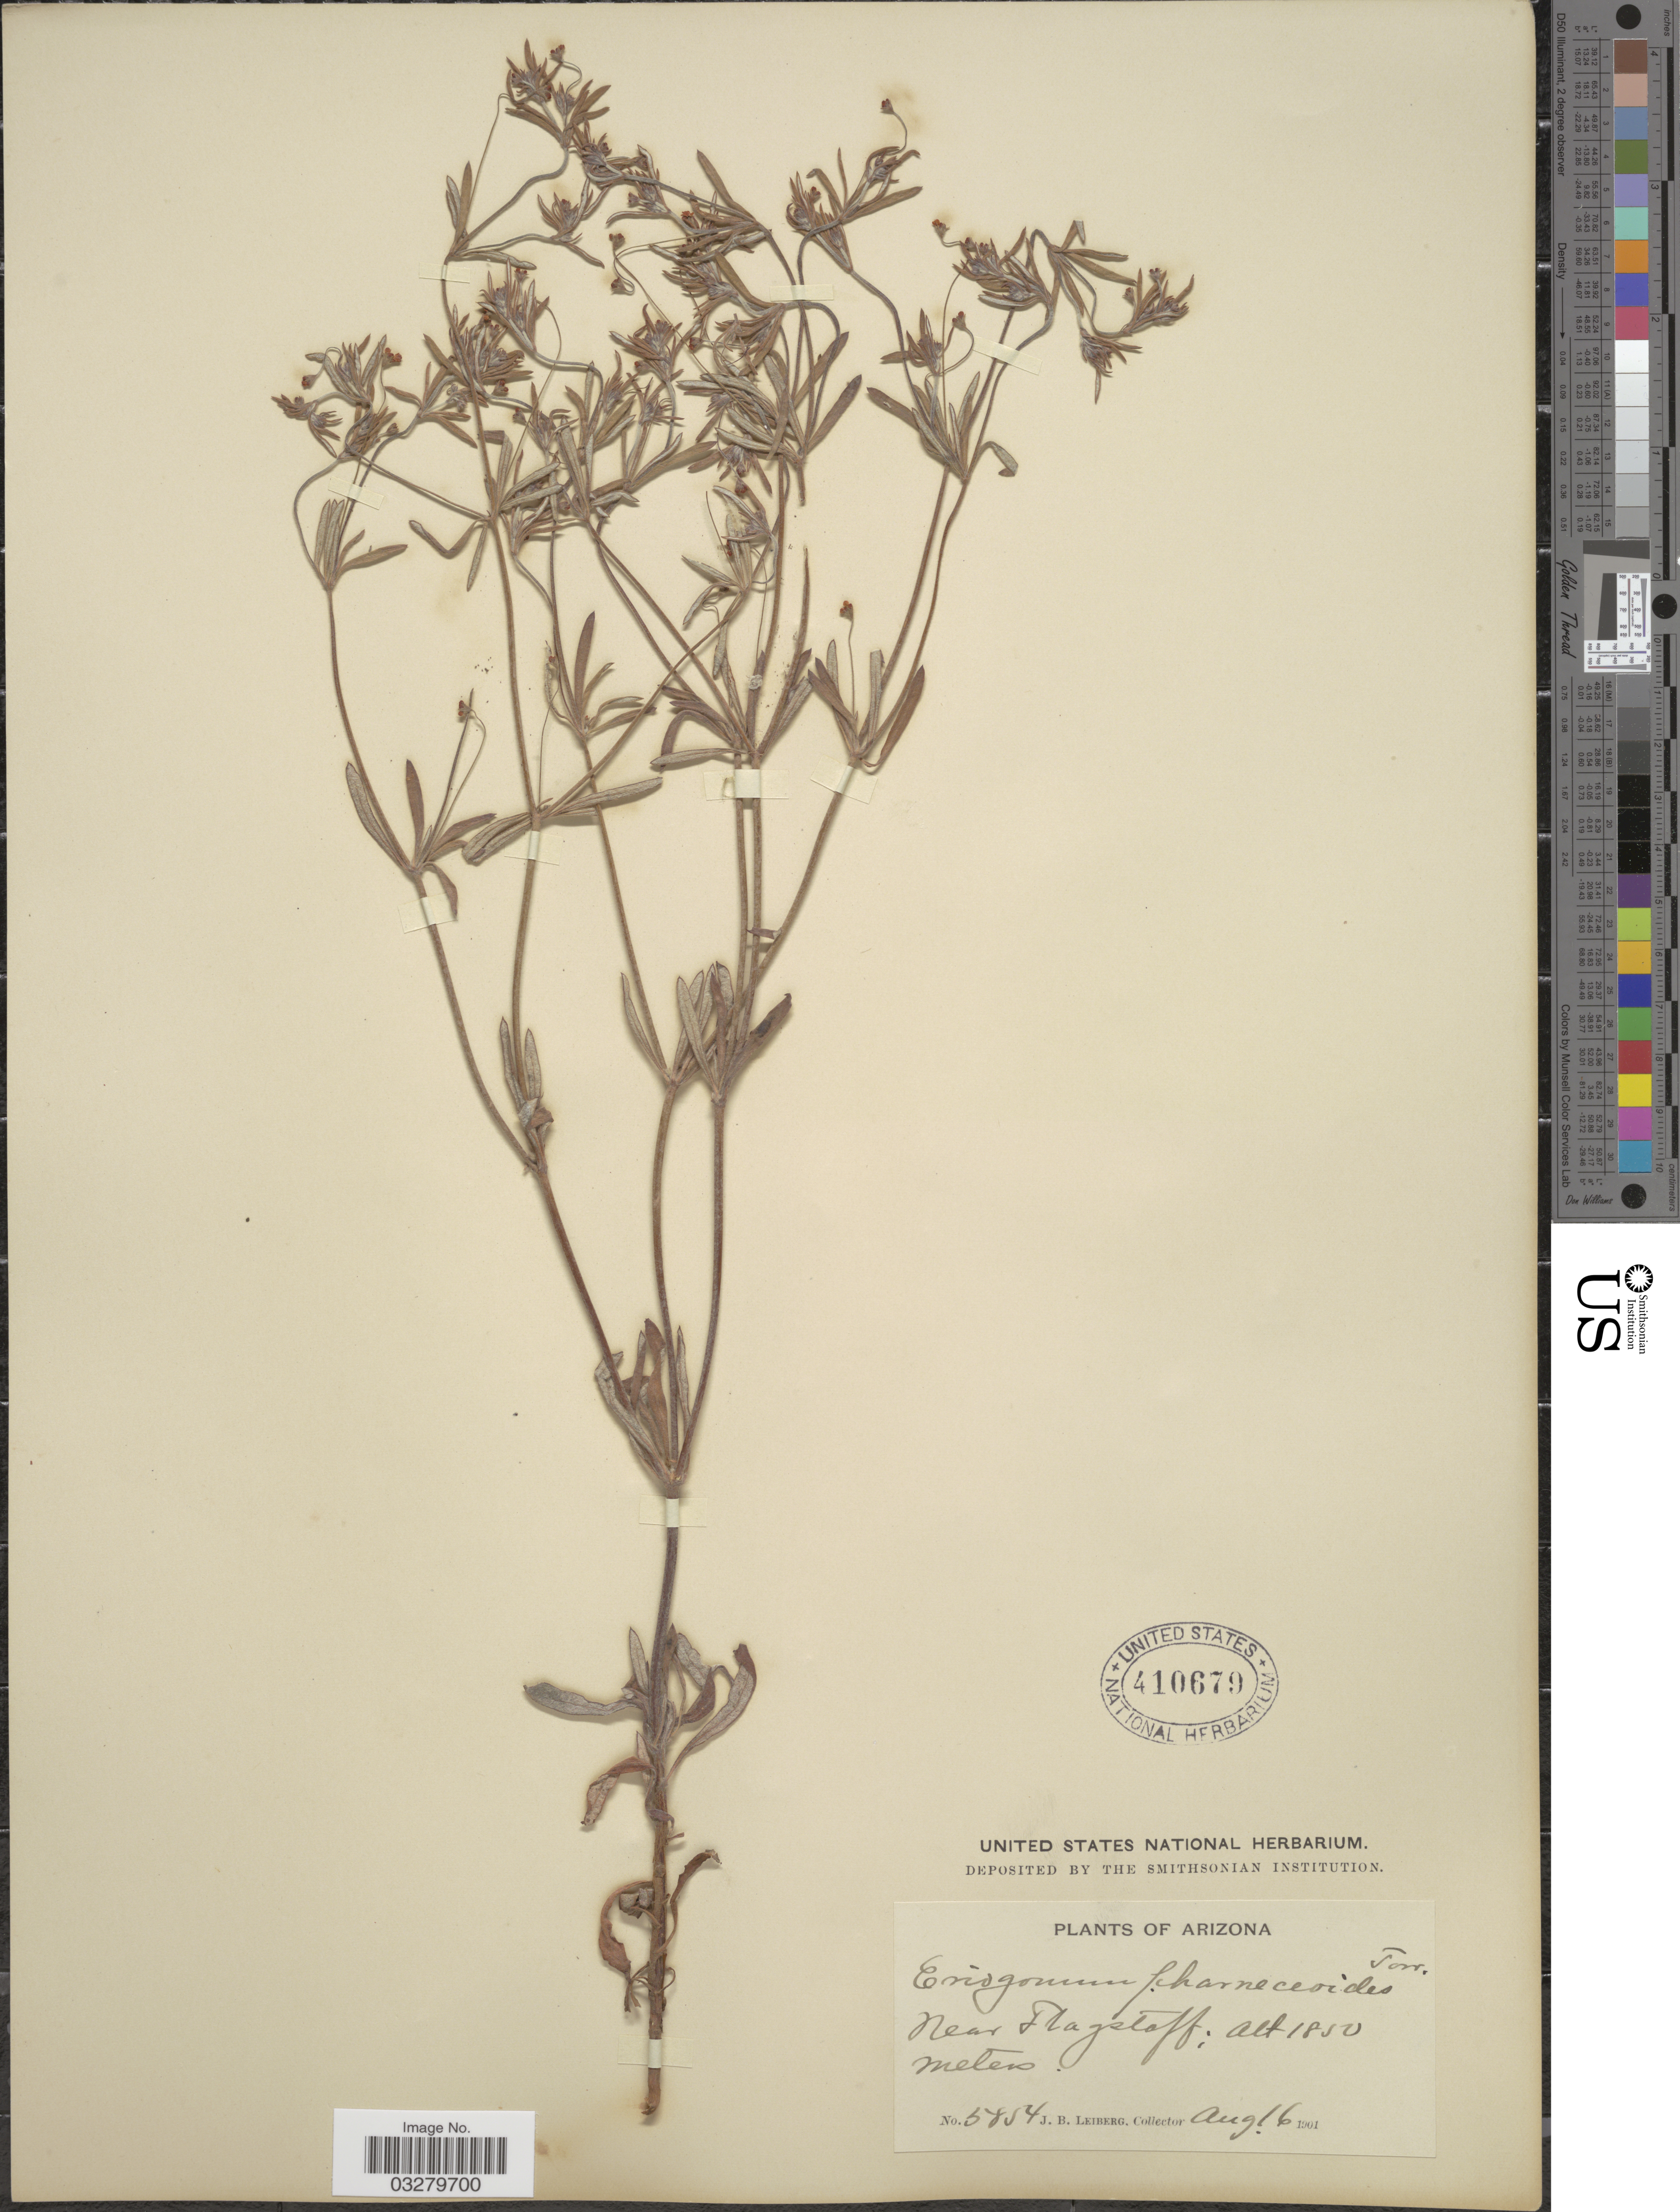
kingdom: Plantae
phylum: Tracheophyta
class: Magnoliopsida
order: Caryophyllales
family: Polygonaceae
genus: Eriogonum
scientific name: Eriogonum pharnaceoides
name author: Torr.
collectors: J. B. Leiberg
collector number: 5854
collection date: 1901-08-26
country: United States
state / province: Arizona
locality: Near Flagstaff.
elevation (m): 1850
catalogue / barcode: US 410679